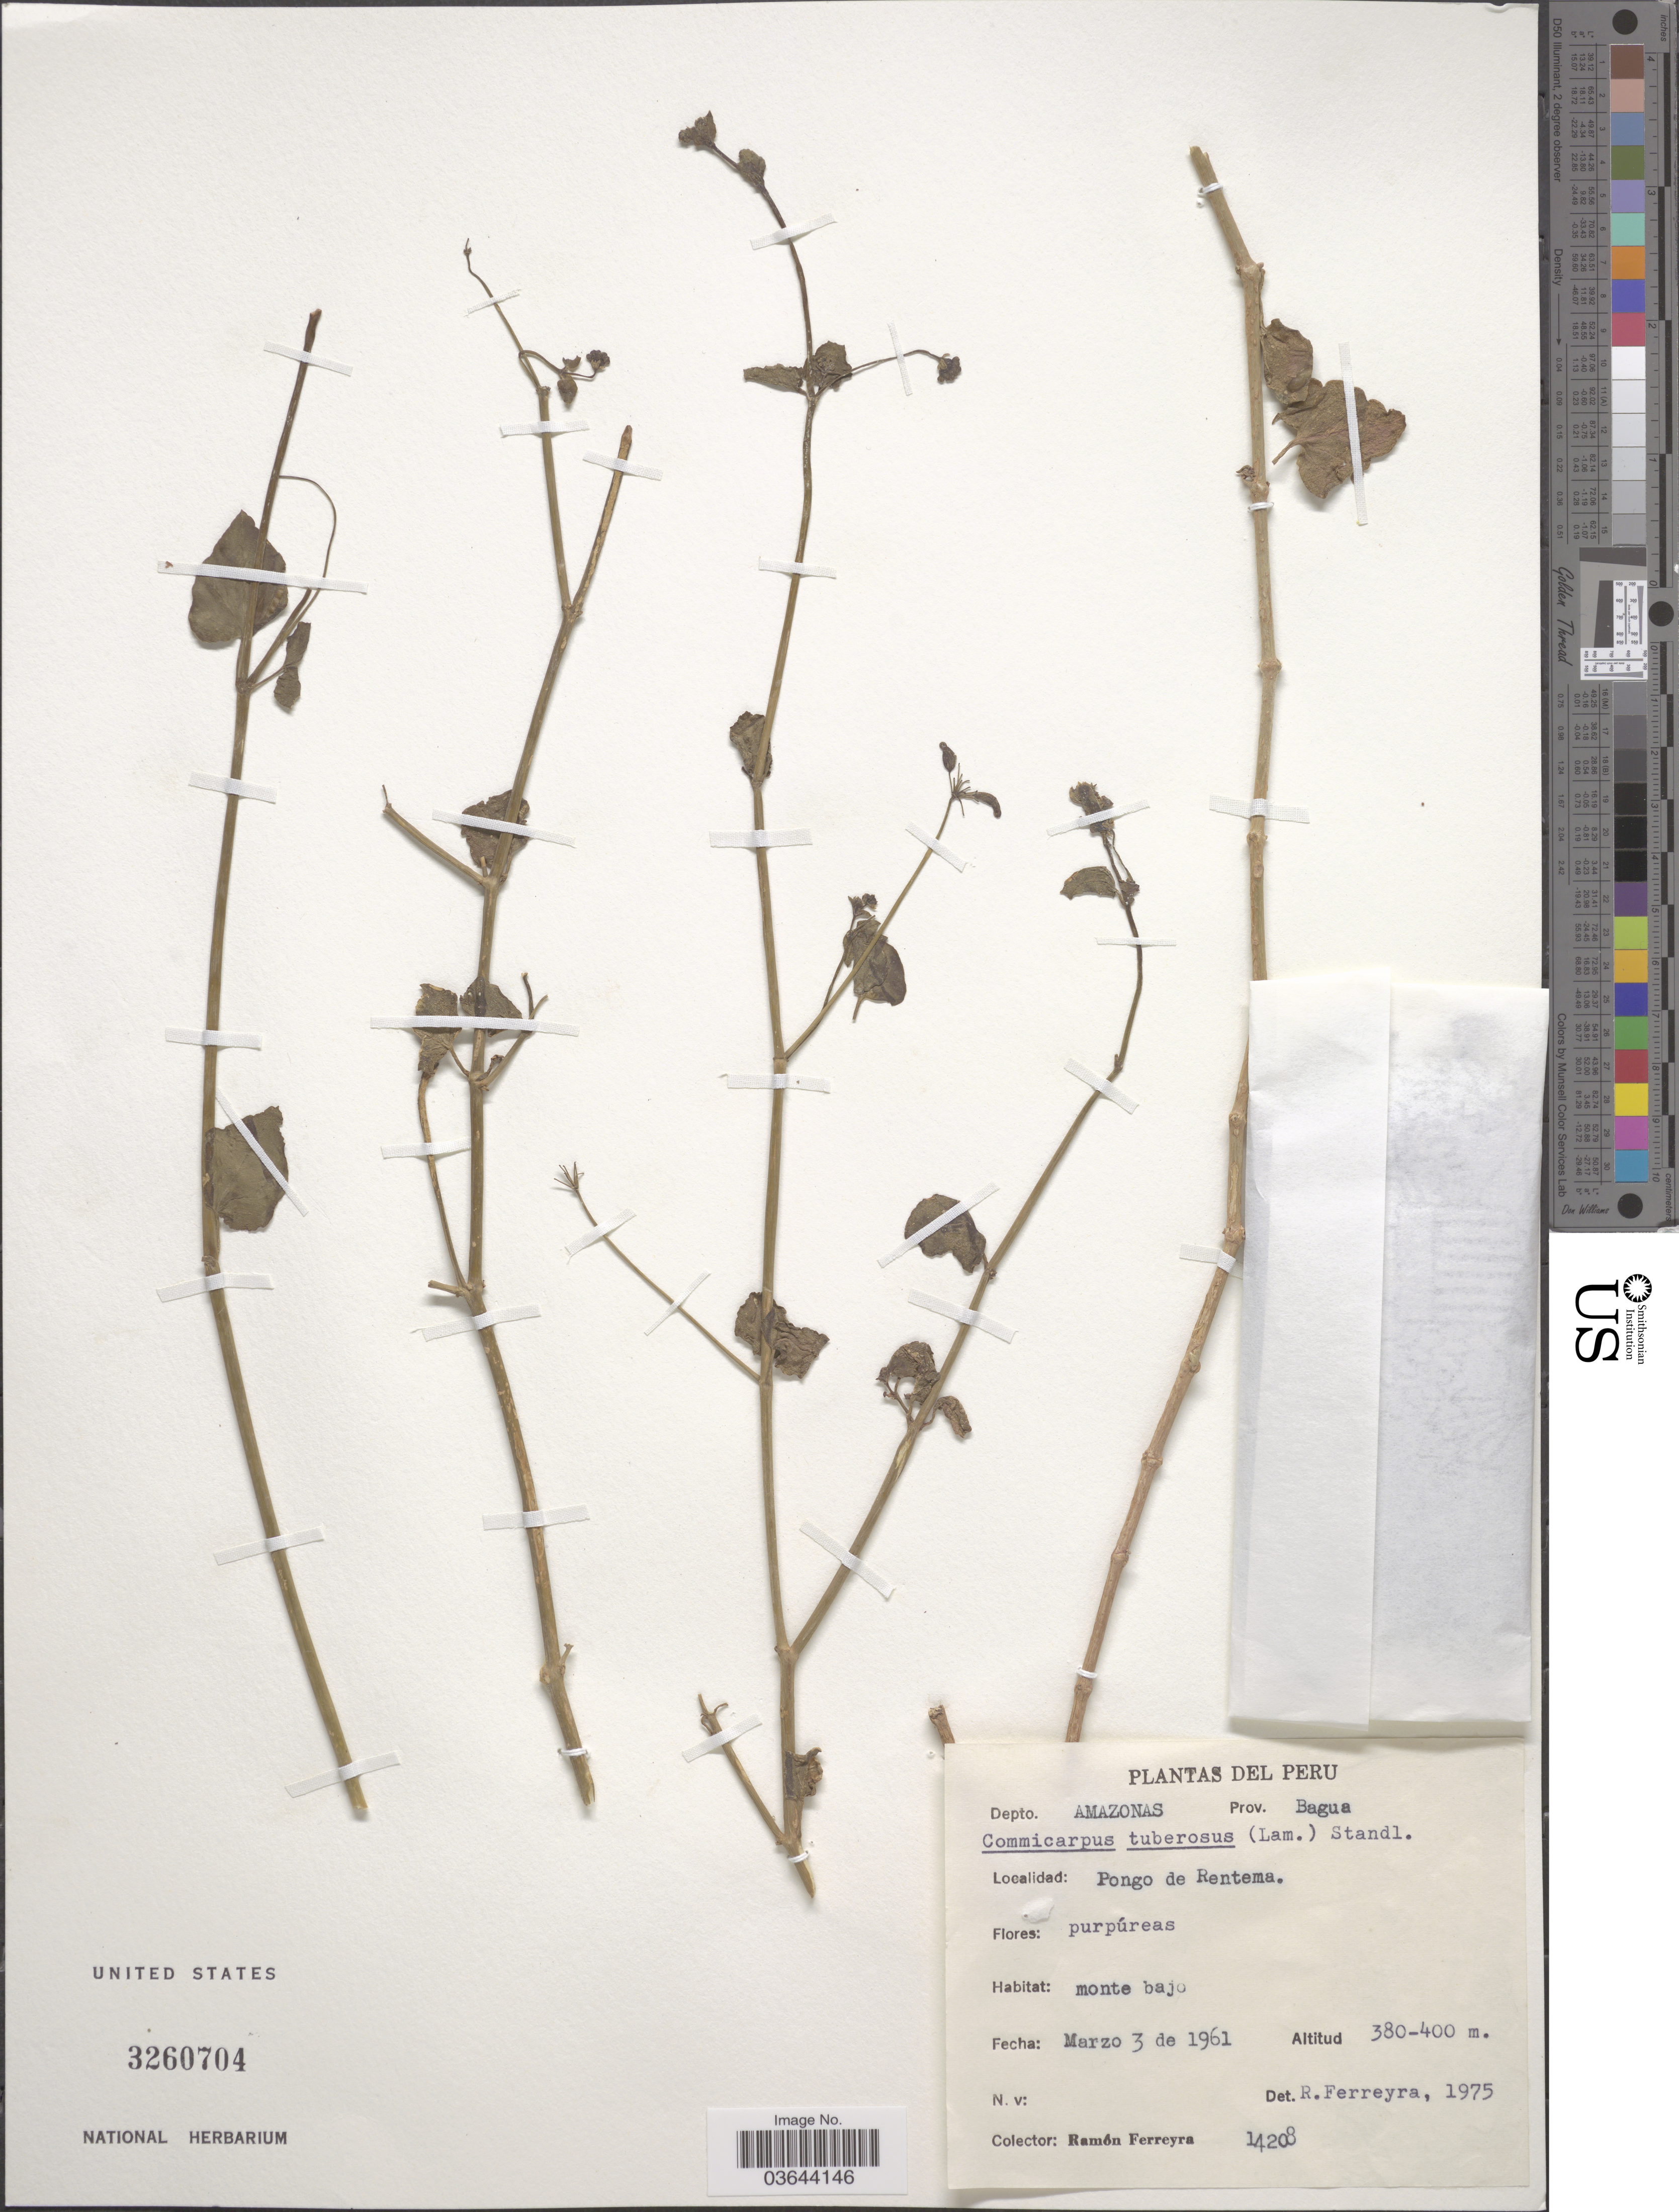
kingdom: Plantae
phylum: Tracheophyta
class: Magnoliopsida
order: Caryophyllales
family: Nyctaginaceae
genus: Commicarpus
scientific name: Commicarpus tuberosus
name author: (Lam.) Standl.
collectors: R. A. Ferreyra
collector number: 14208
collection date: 1961-03-03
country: Peru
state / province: Amazonas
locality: Depto. Amazonas. Prov. Bagua. Pongo de Rentema.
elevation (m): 380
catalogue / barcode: US 3260704